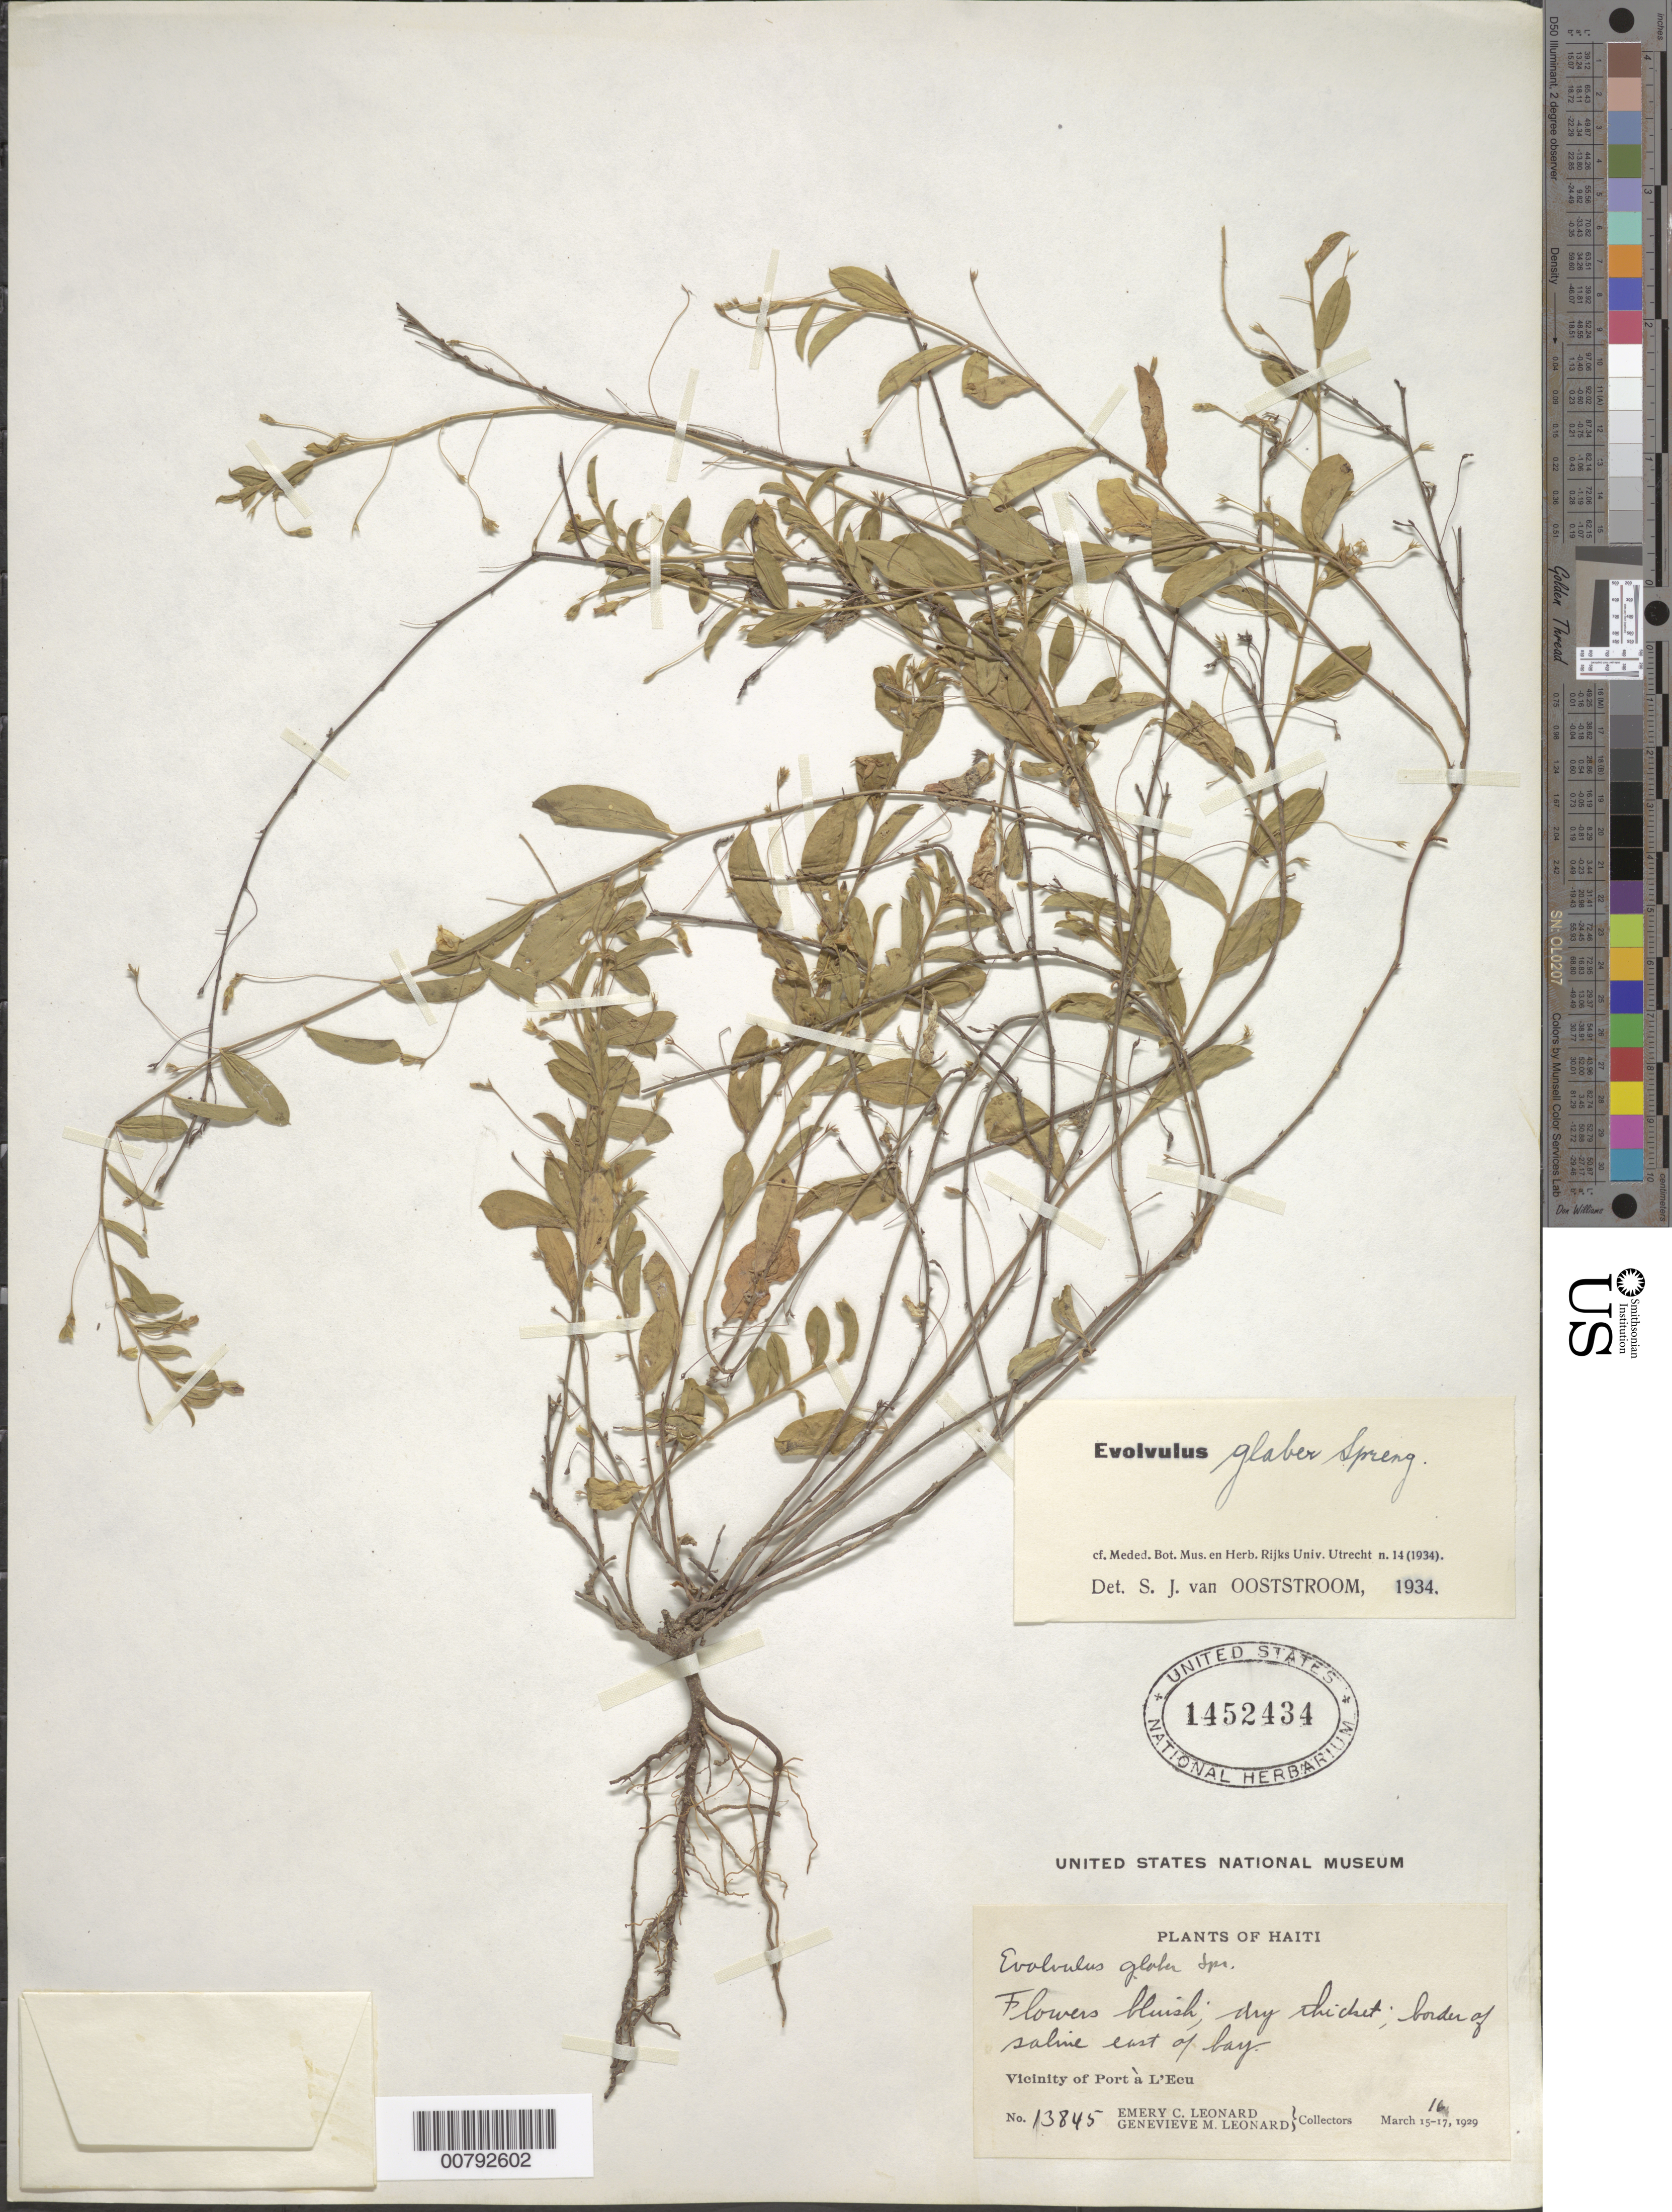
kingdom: Plantae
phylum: Tracheophyta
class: Magnoliopsida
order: Solanales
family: Convolvulaceae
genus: Evolvulus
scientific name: Evolvulus glaber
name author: Spreng.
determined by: Ooststroom, S. J. van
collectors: E. C. Leonard & G. M. Leonard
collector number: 13845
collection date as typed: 16 May 1929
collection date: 1929-05-16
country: Haiti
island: Hispaniola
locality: Vicinity of Port à L'Ecu, border of saline east of bay.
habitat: Dry thicket.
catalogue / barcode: US 1452434